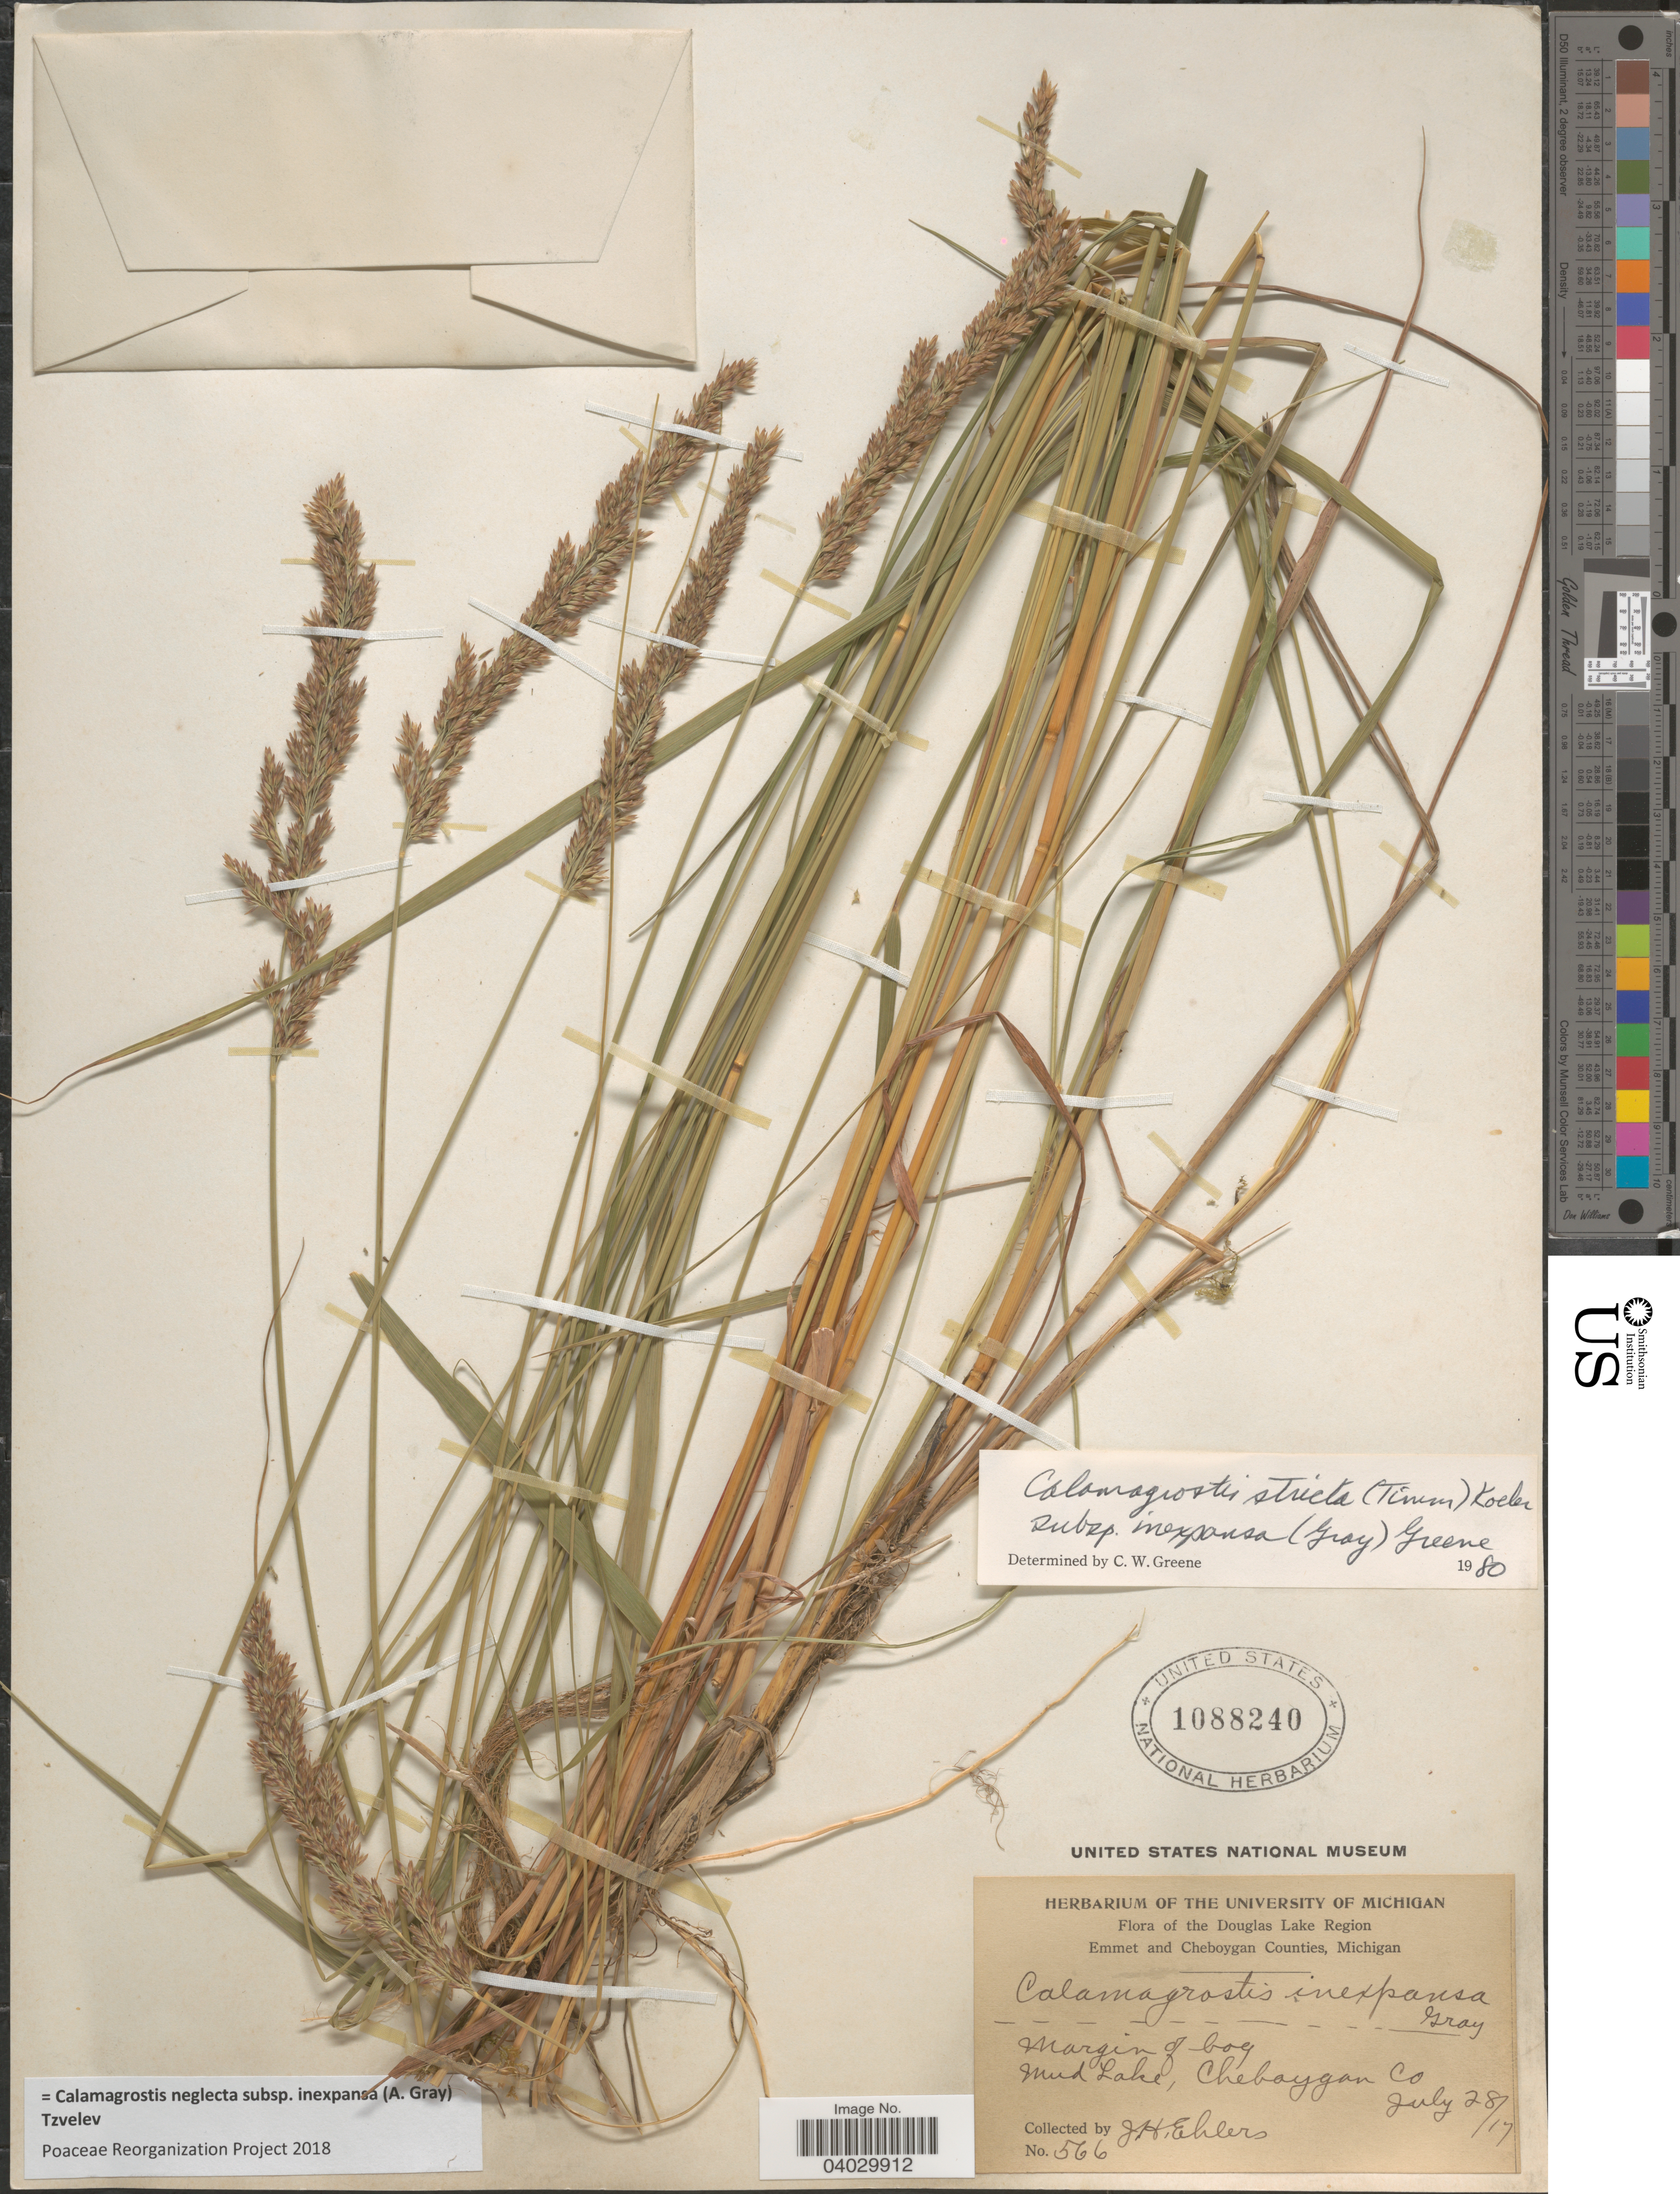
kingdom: Plantae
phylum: Tracheophyta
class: Liliopsida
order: Poales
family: Poaceae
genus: Calamagrostis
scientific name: Calamagrostis neglecta subsp. inexpansa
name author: (A. Gray) Tzvelev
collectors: J. H. Ehlers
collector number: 566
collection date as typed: Transcribed d/m/y: 28/7/17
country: United States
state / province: Michigan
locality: Douglas Lake Region. Margin of bog. Mud Lake, Cheboygan Co.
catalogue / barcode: US 1088240